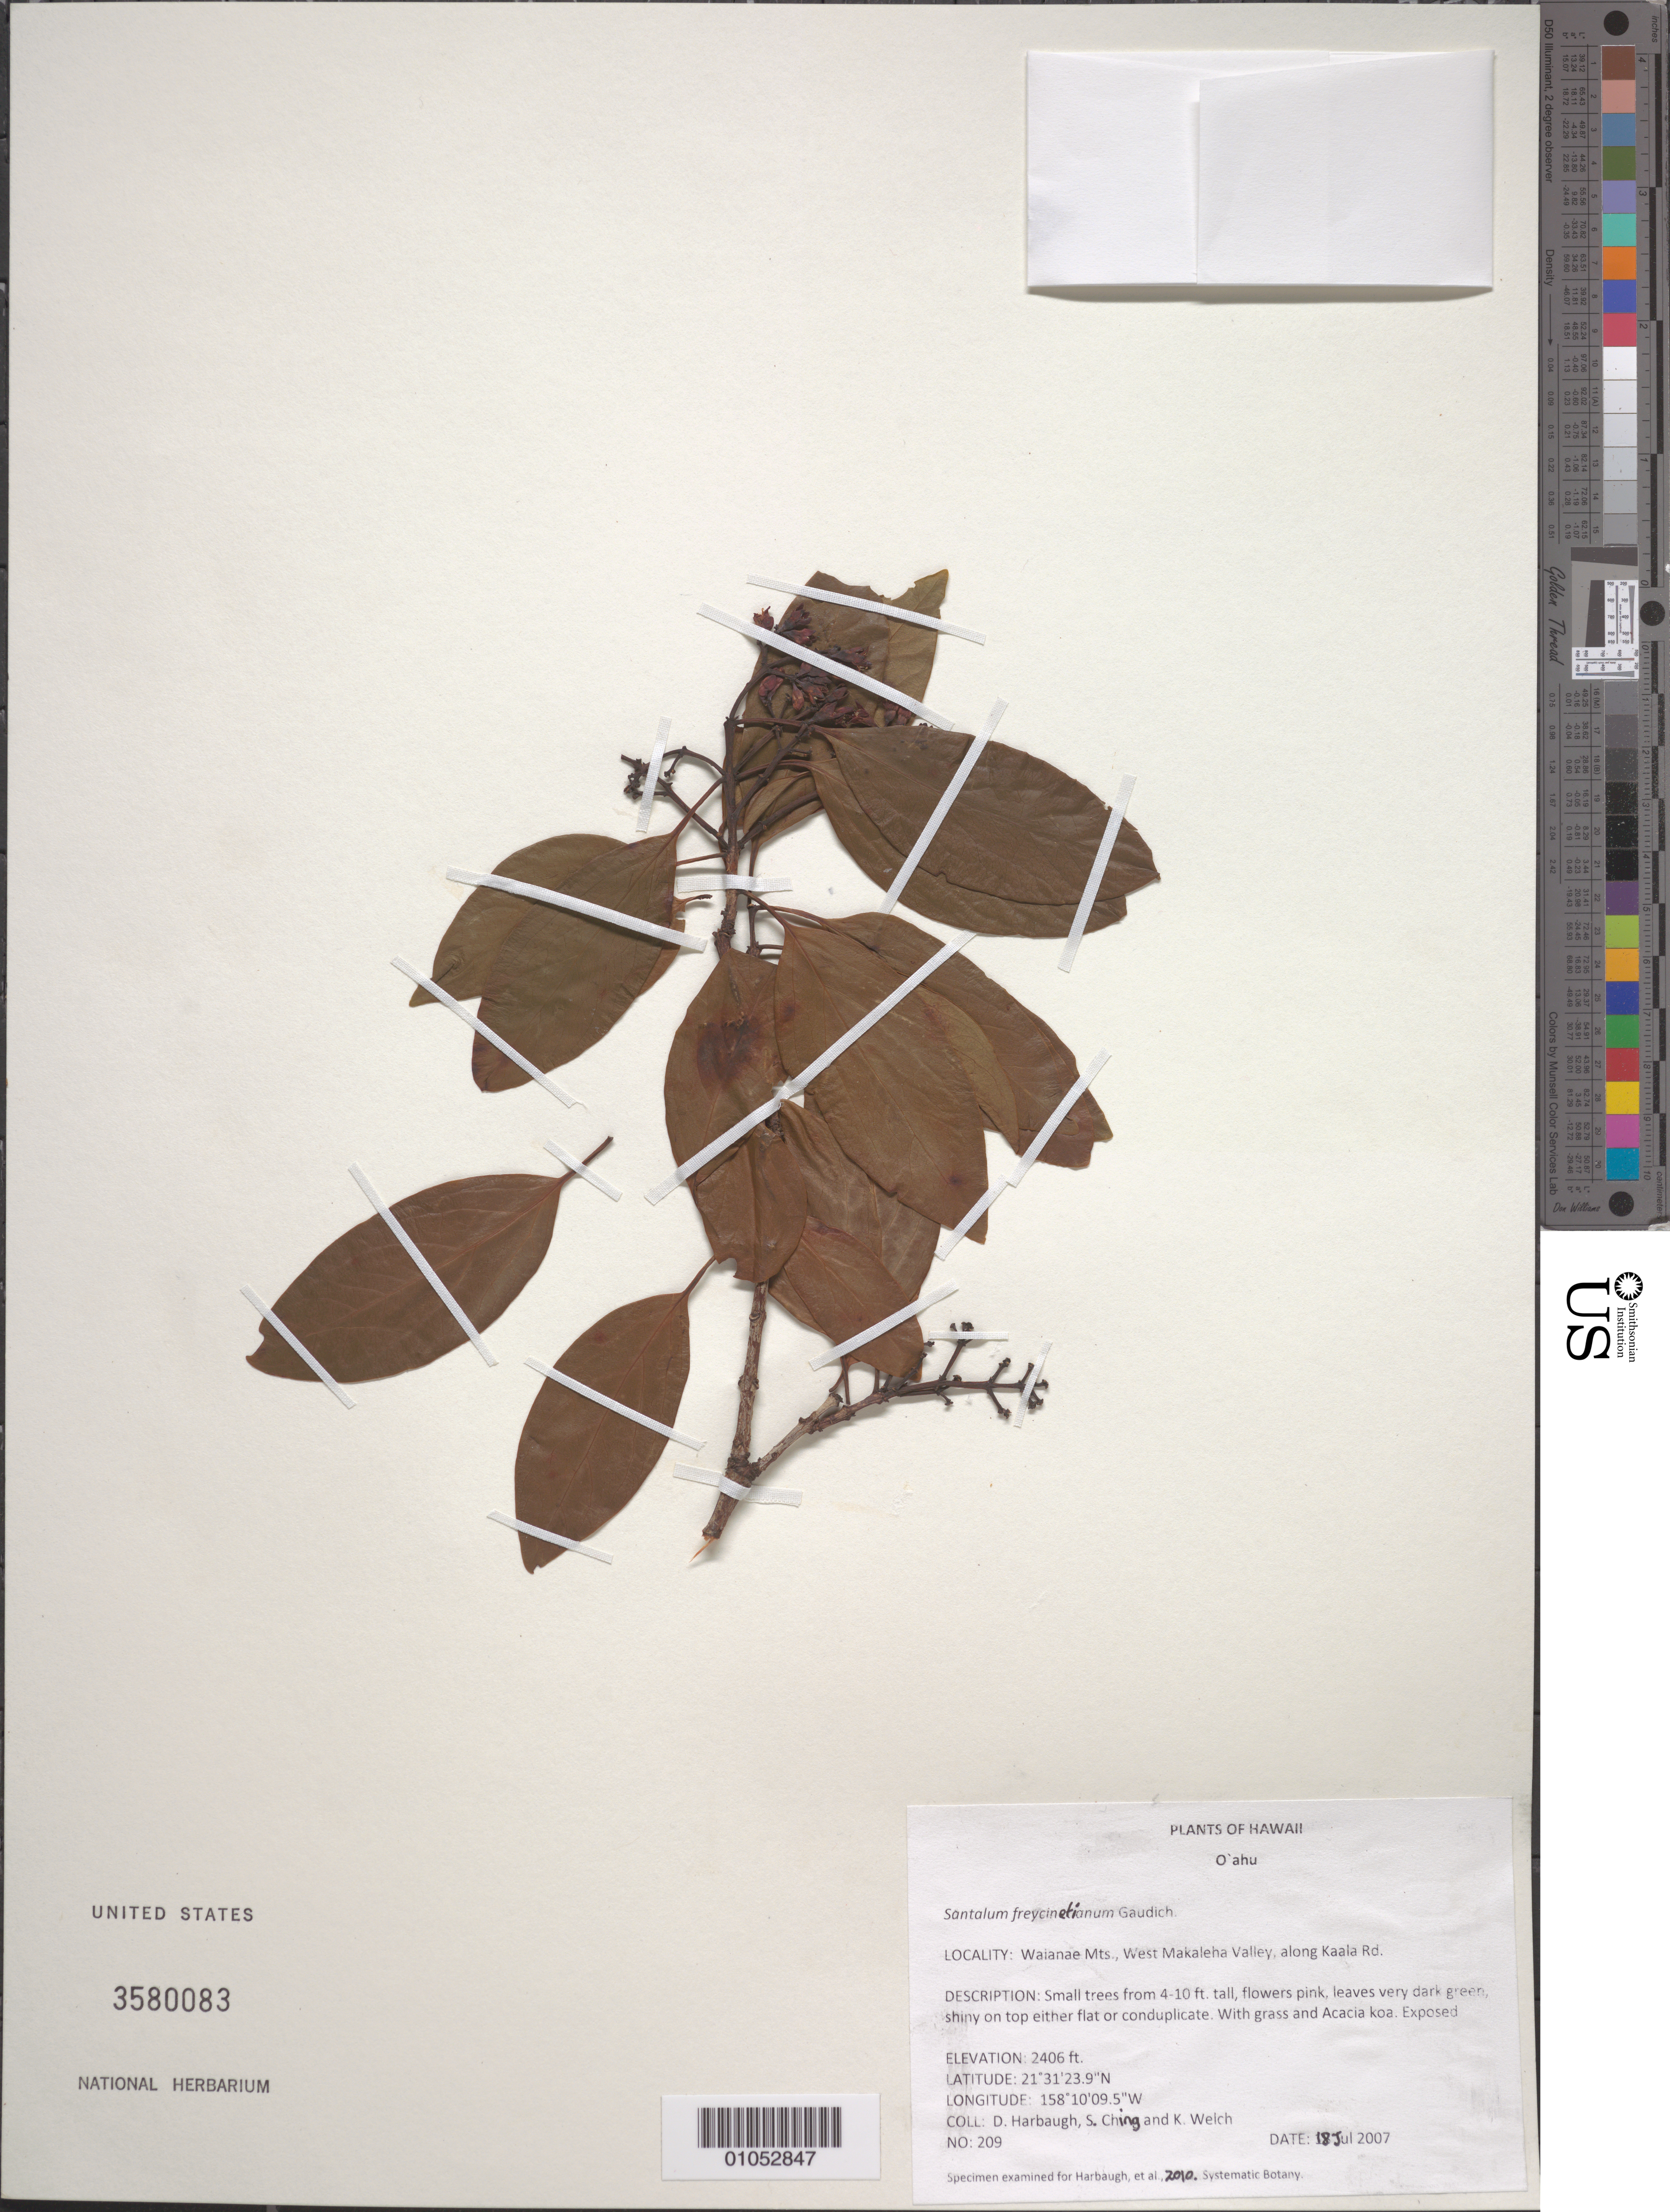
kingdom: Plantae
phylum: Tracheophyta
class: Magnoliopsida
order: Santalales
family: Santalaceae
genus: Santalum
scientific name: Santalum freycinetianum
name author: Gaudich.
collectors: D. Harbaugh, S. Ching & K. Welch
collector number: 209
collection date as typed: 18 Jul 2007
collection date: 2007-07-18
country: United States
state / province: Hawaii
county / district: Honolulu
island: Oahu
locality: Waianae Mts., West Makaleha Valley, along Kaala Rd.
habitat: Exposed.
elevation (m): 733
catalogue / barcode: US 3580083